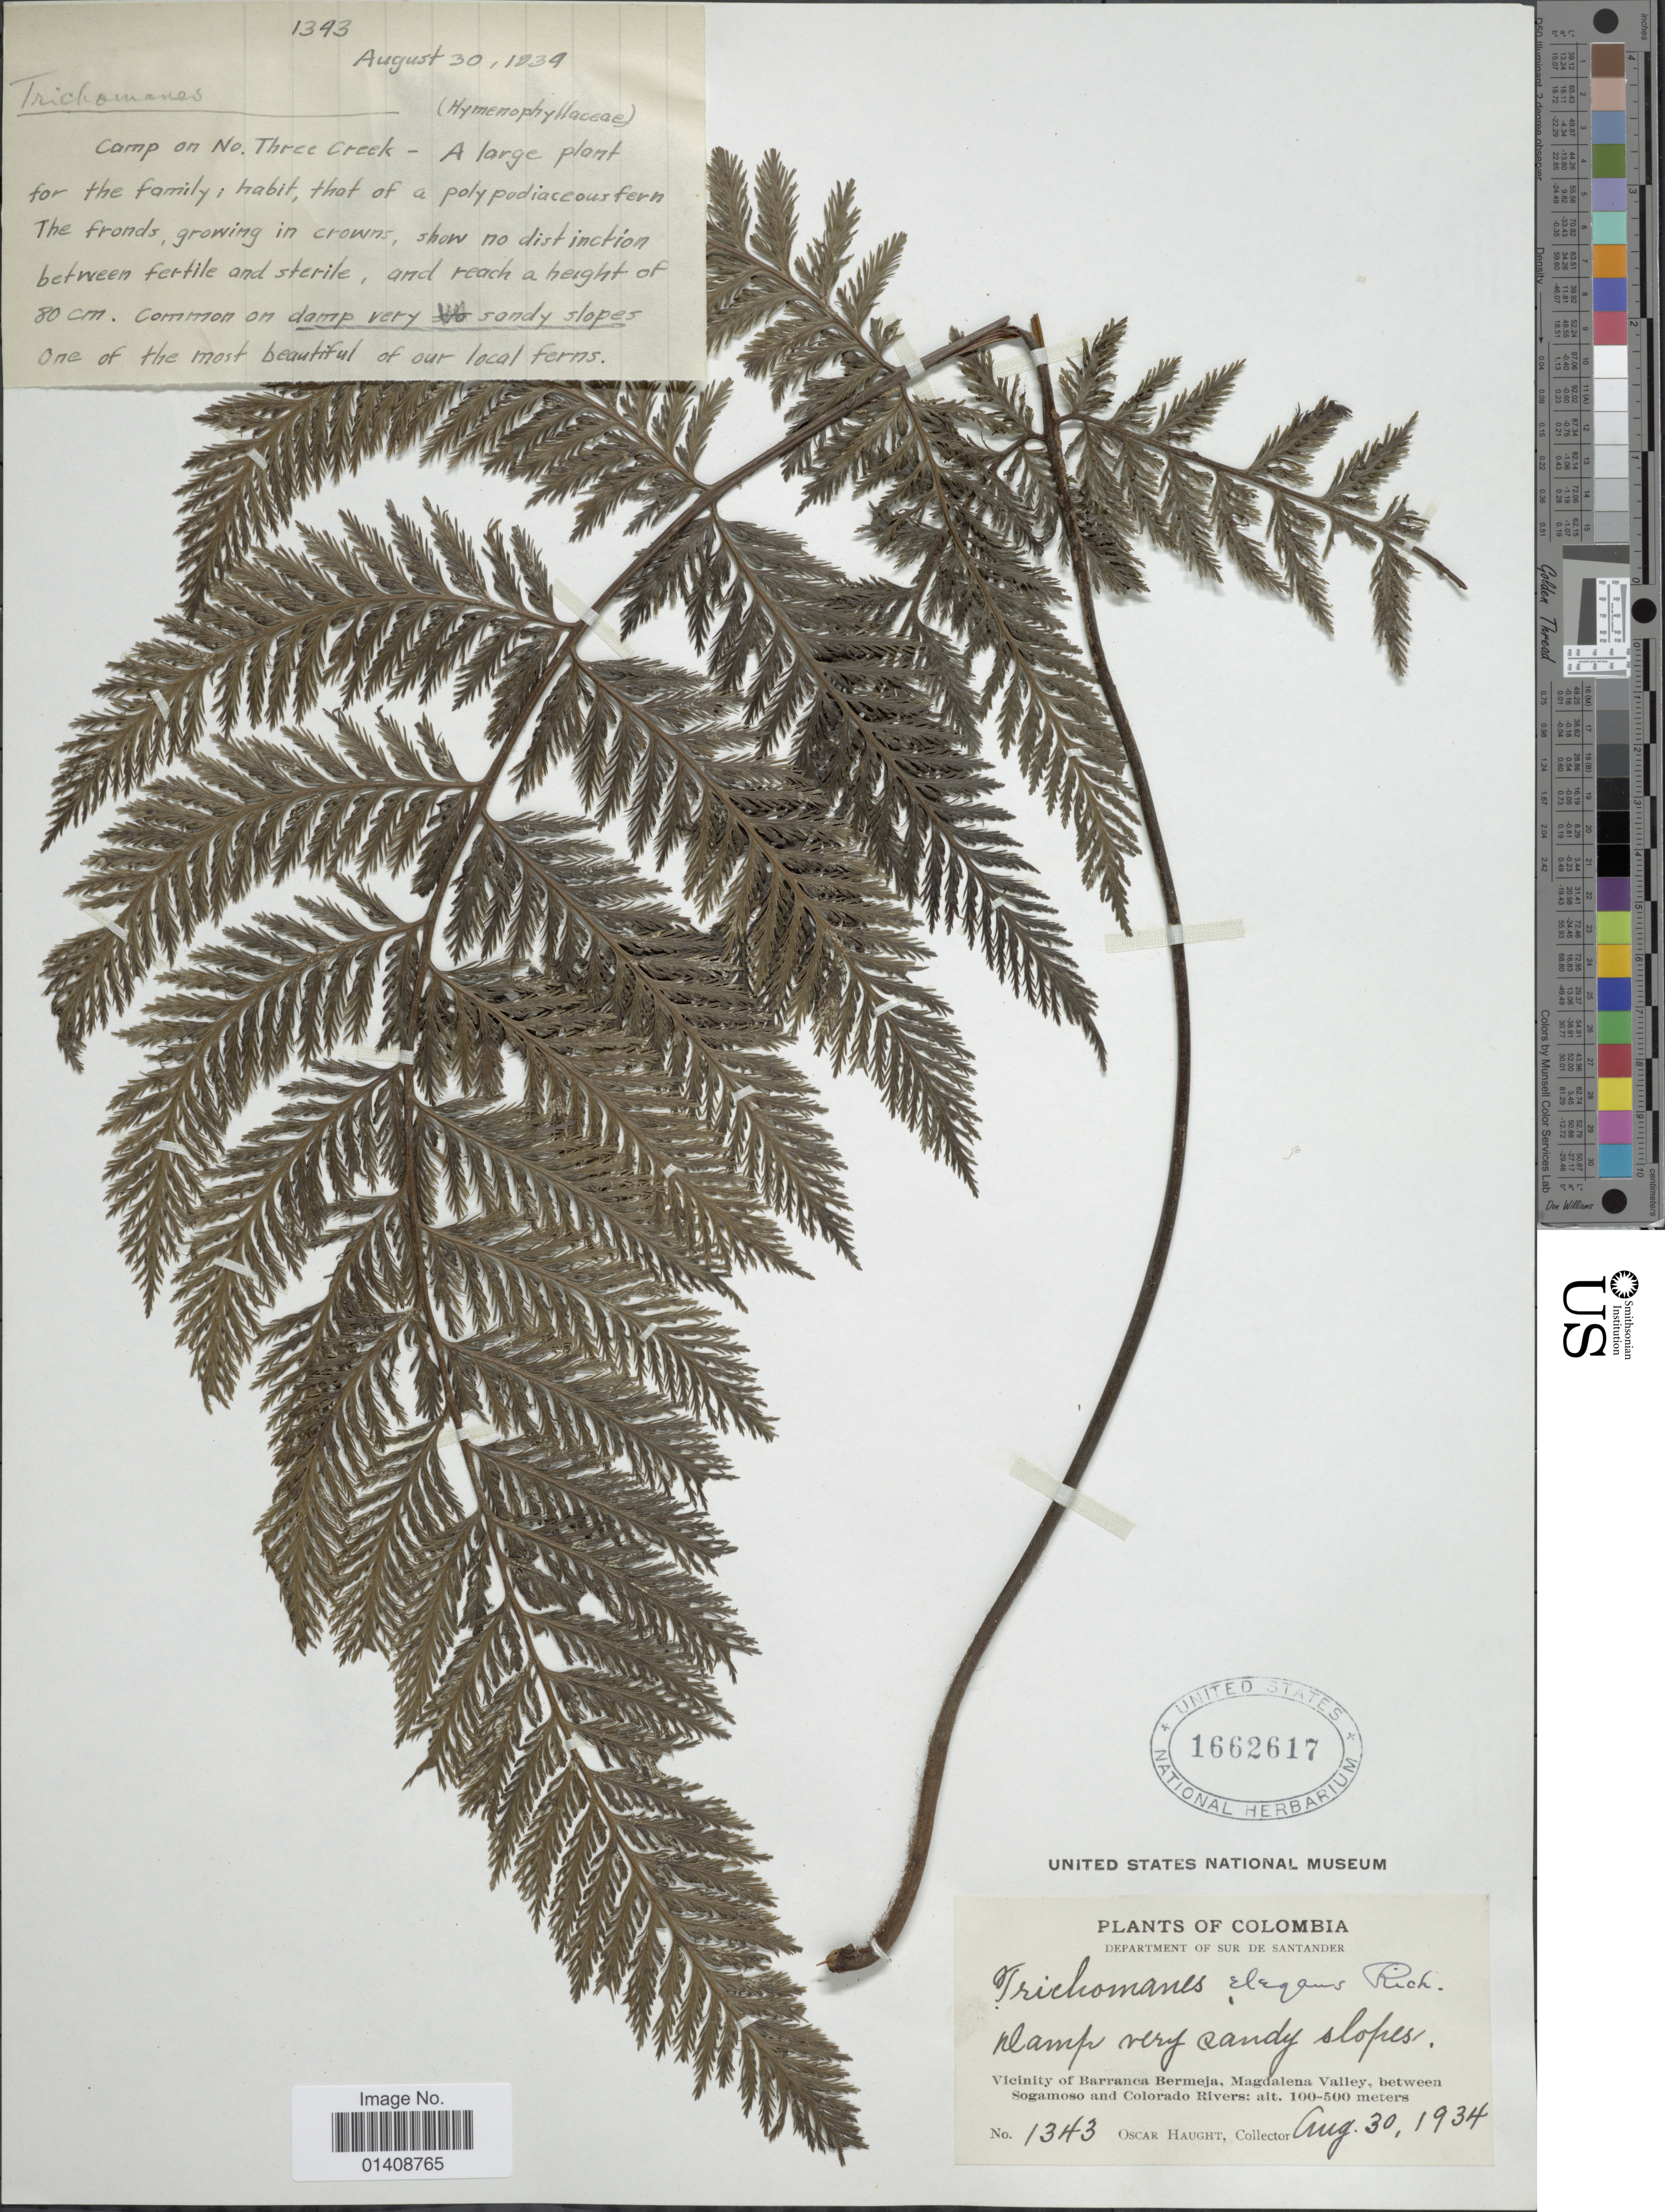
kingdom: Plantae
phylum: Tracheophyta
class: Polypodiopsida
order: Hymenophyllales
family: Hymenophyllaceae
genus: Trichomanes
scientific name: Trichomanes elegans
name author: Rich.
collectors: O. L. Haught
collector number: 1343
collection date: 1934-08-30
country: Colombia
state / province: Santander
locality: Department of Sur de Santander. Vicinity of Barranca Bermeja, Magdalena Valley, between Sogamoso and Colorado Rivers.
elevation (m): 100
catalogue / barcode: US 1662617